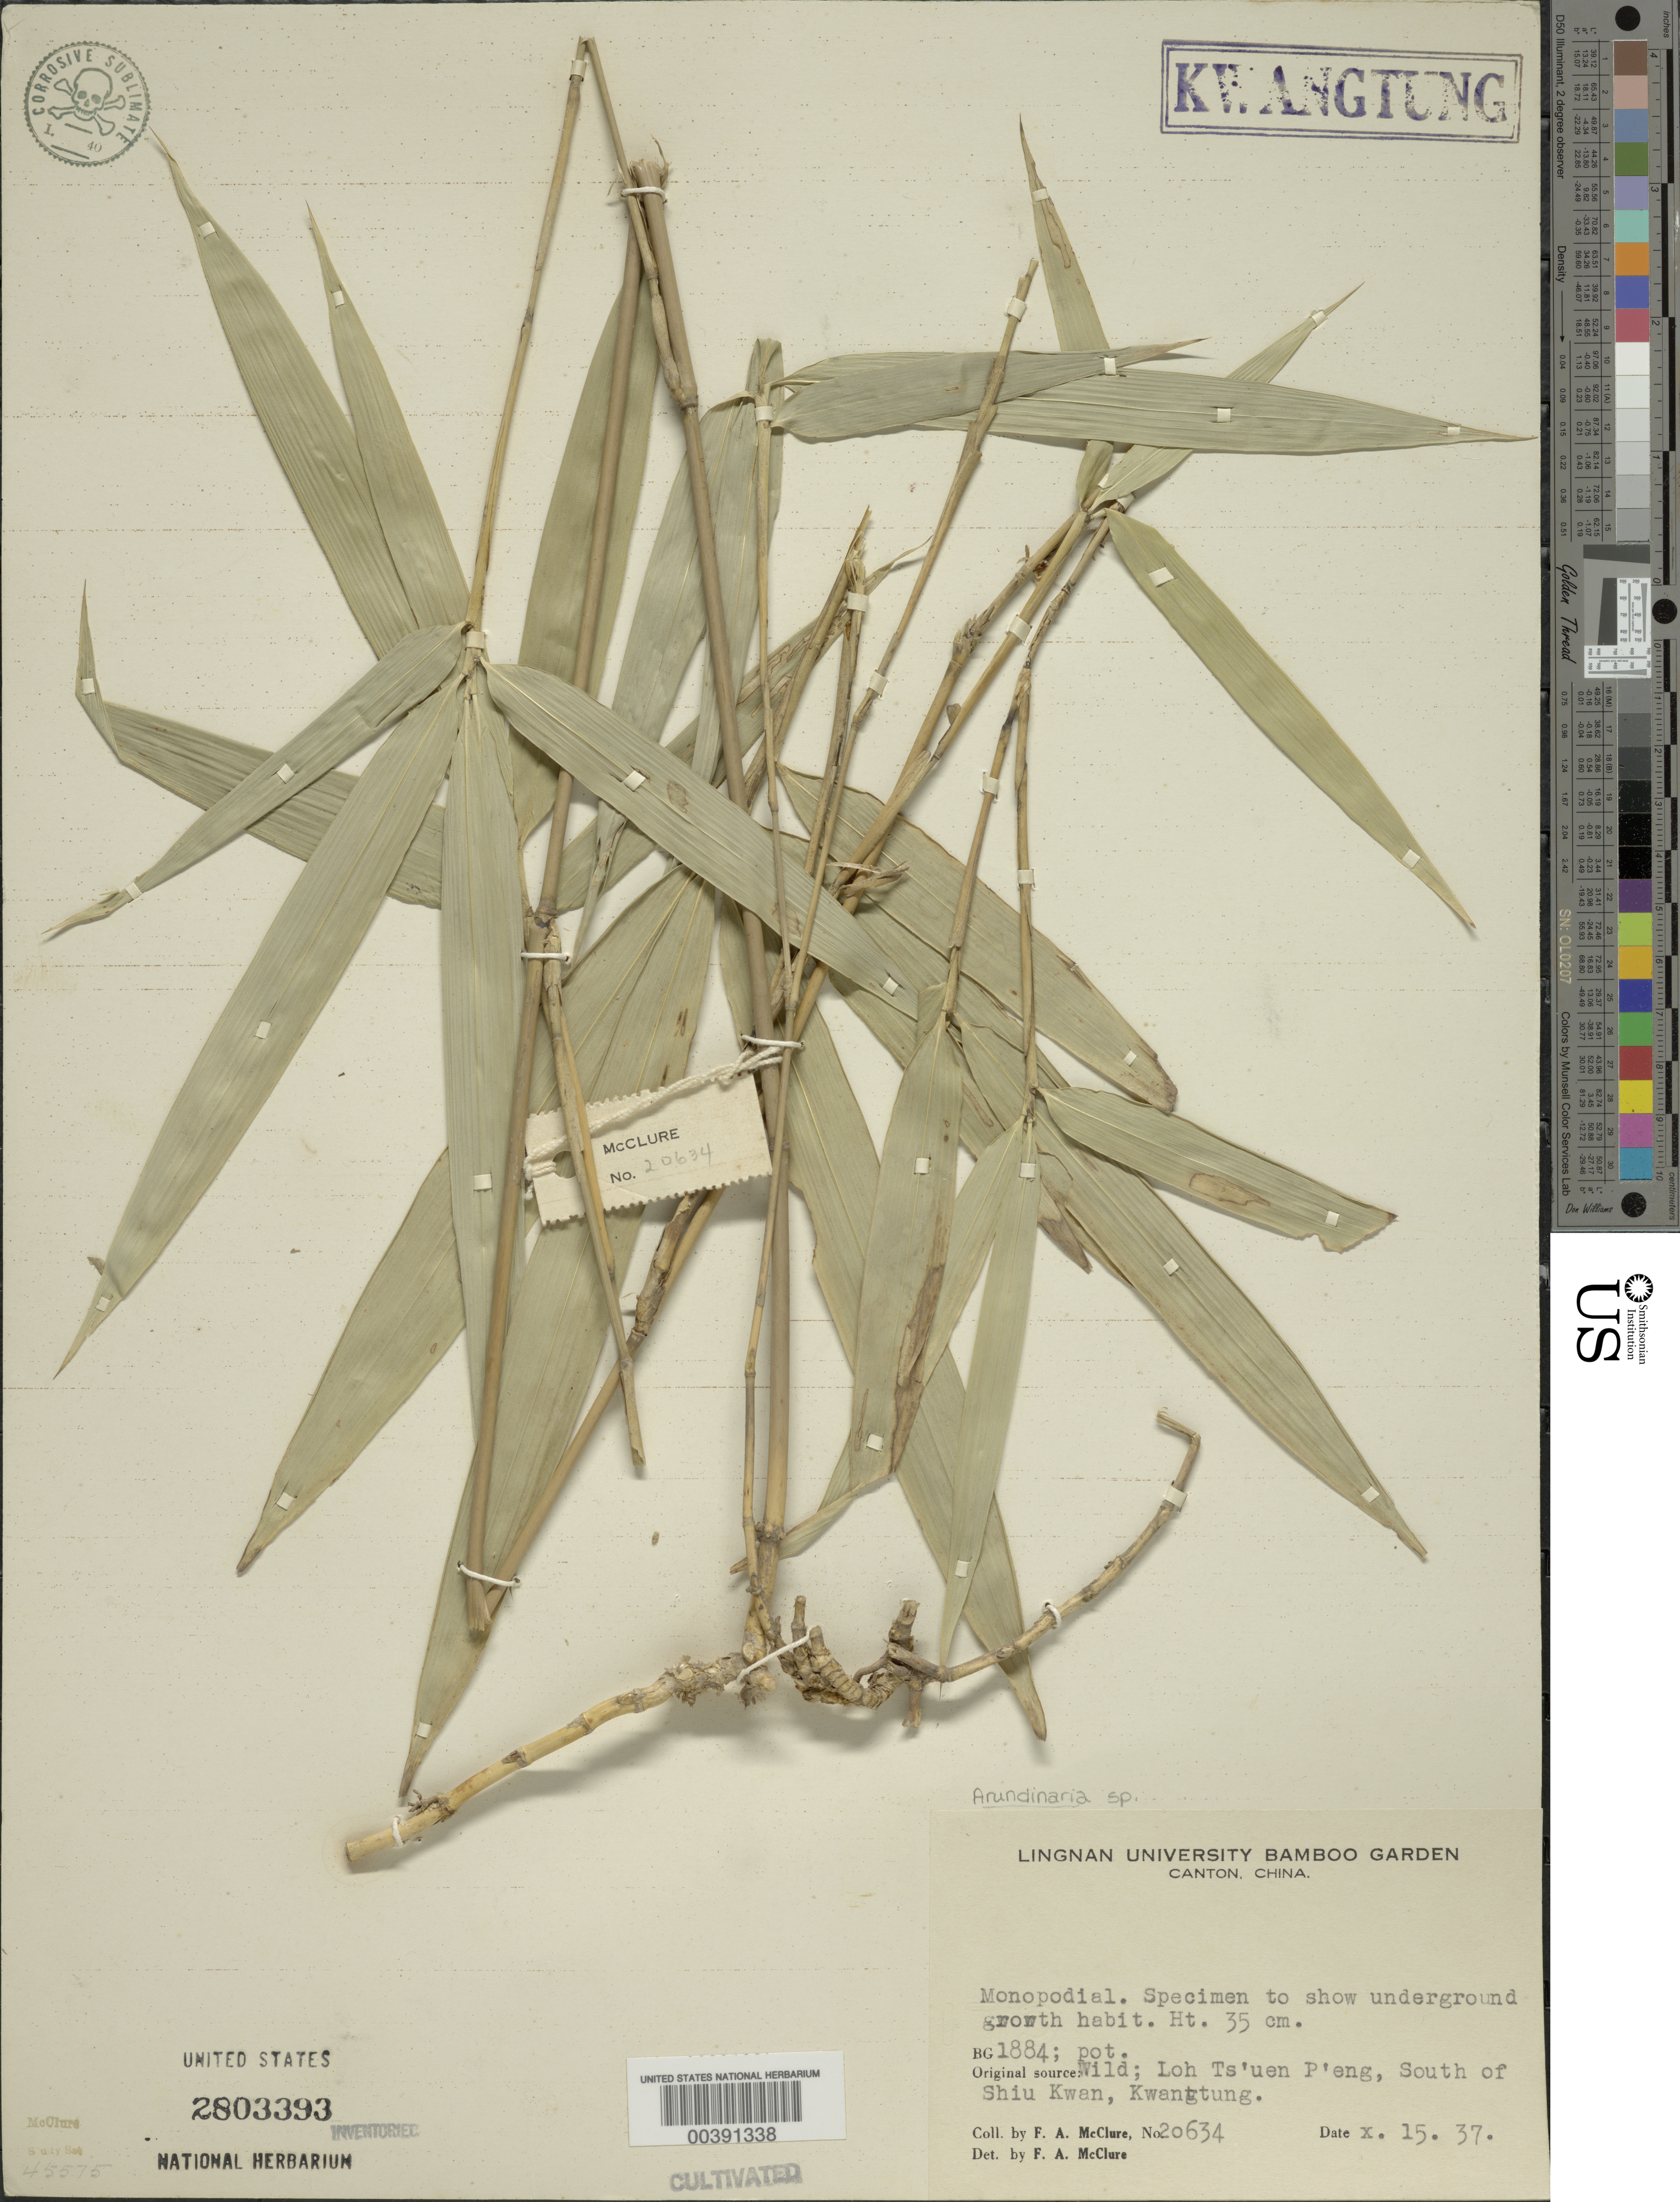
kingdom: Plantae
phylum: Tracheophyta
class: Liliopsida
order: Poales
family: Poaceae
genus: Arundinaria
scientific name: Arundinaria sp.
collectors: F. A. McClure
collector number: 20634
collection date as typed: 15 Oct 1937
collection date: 1937-10-15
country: China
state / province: Guangdong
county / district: Ho-Yuen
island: Honam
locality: Lingnan Iniversity Bamboom Garden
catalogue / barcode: US 2803393